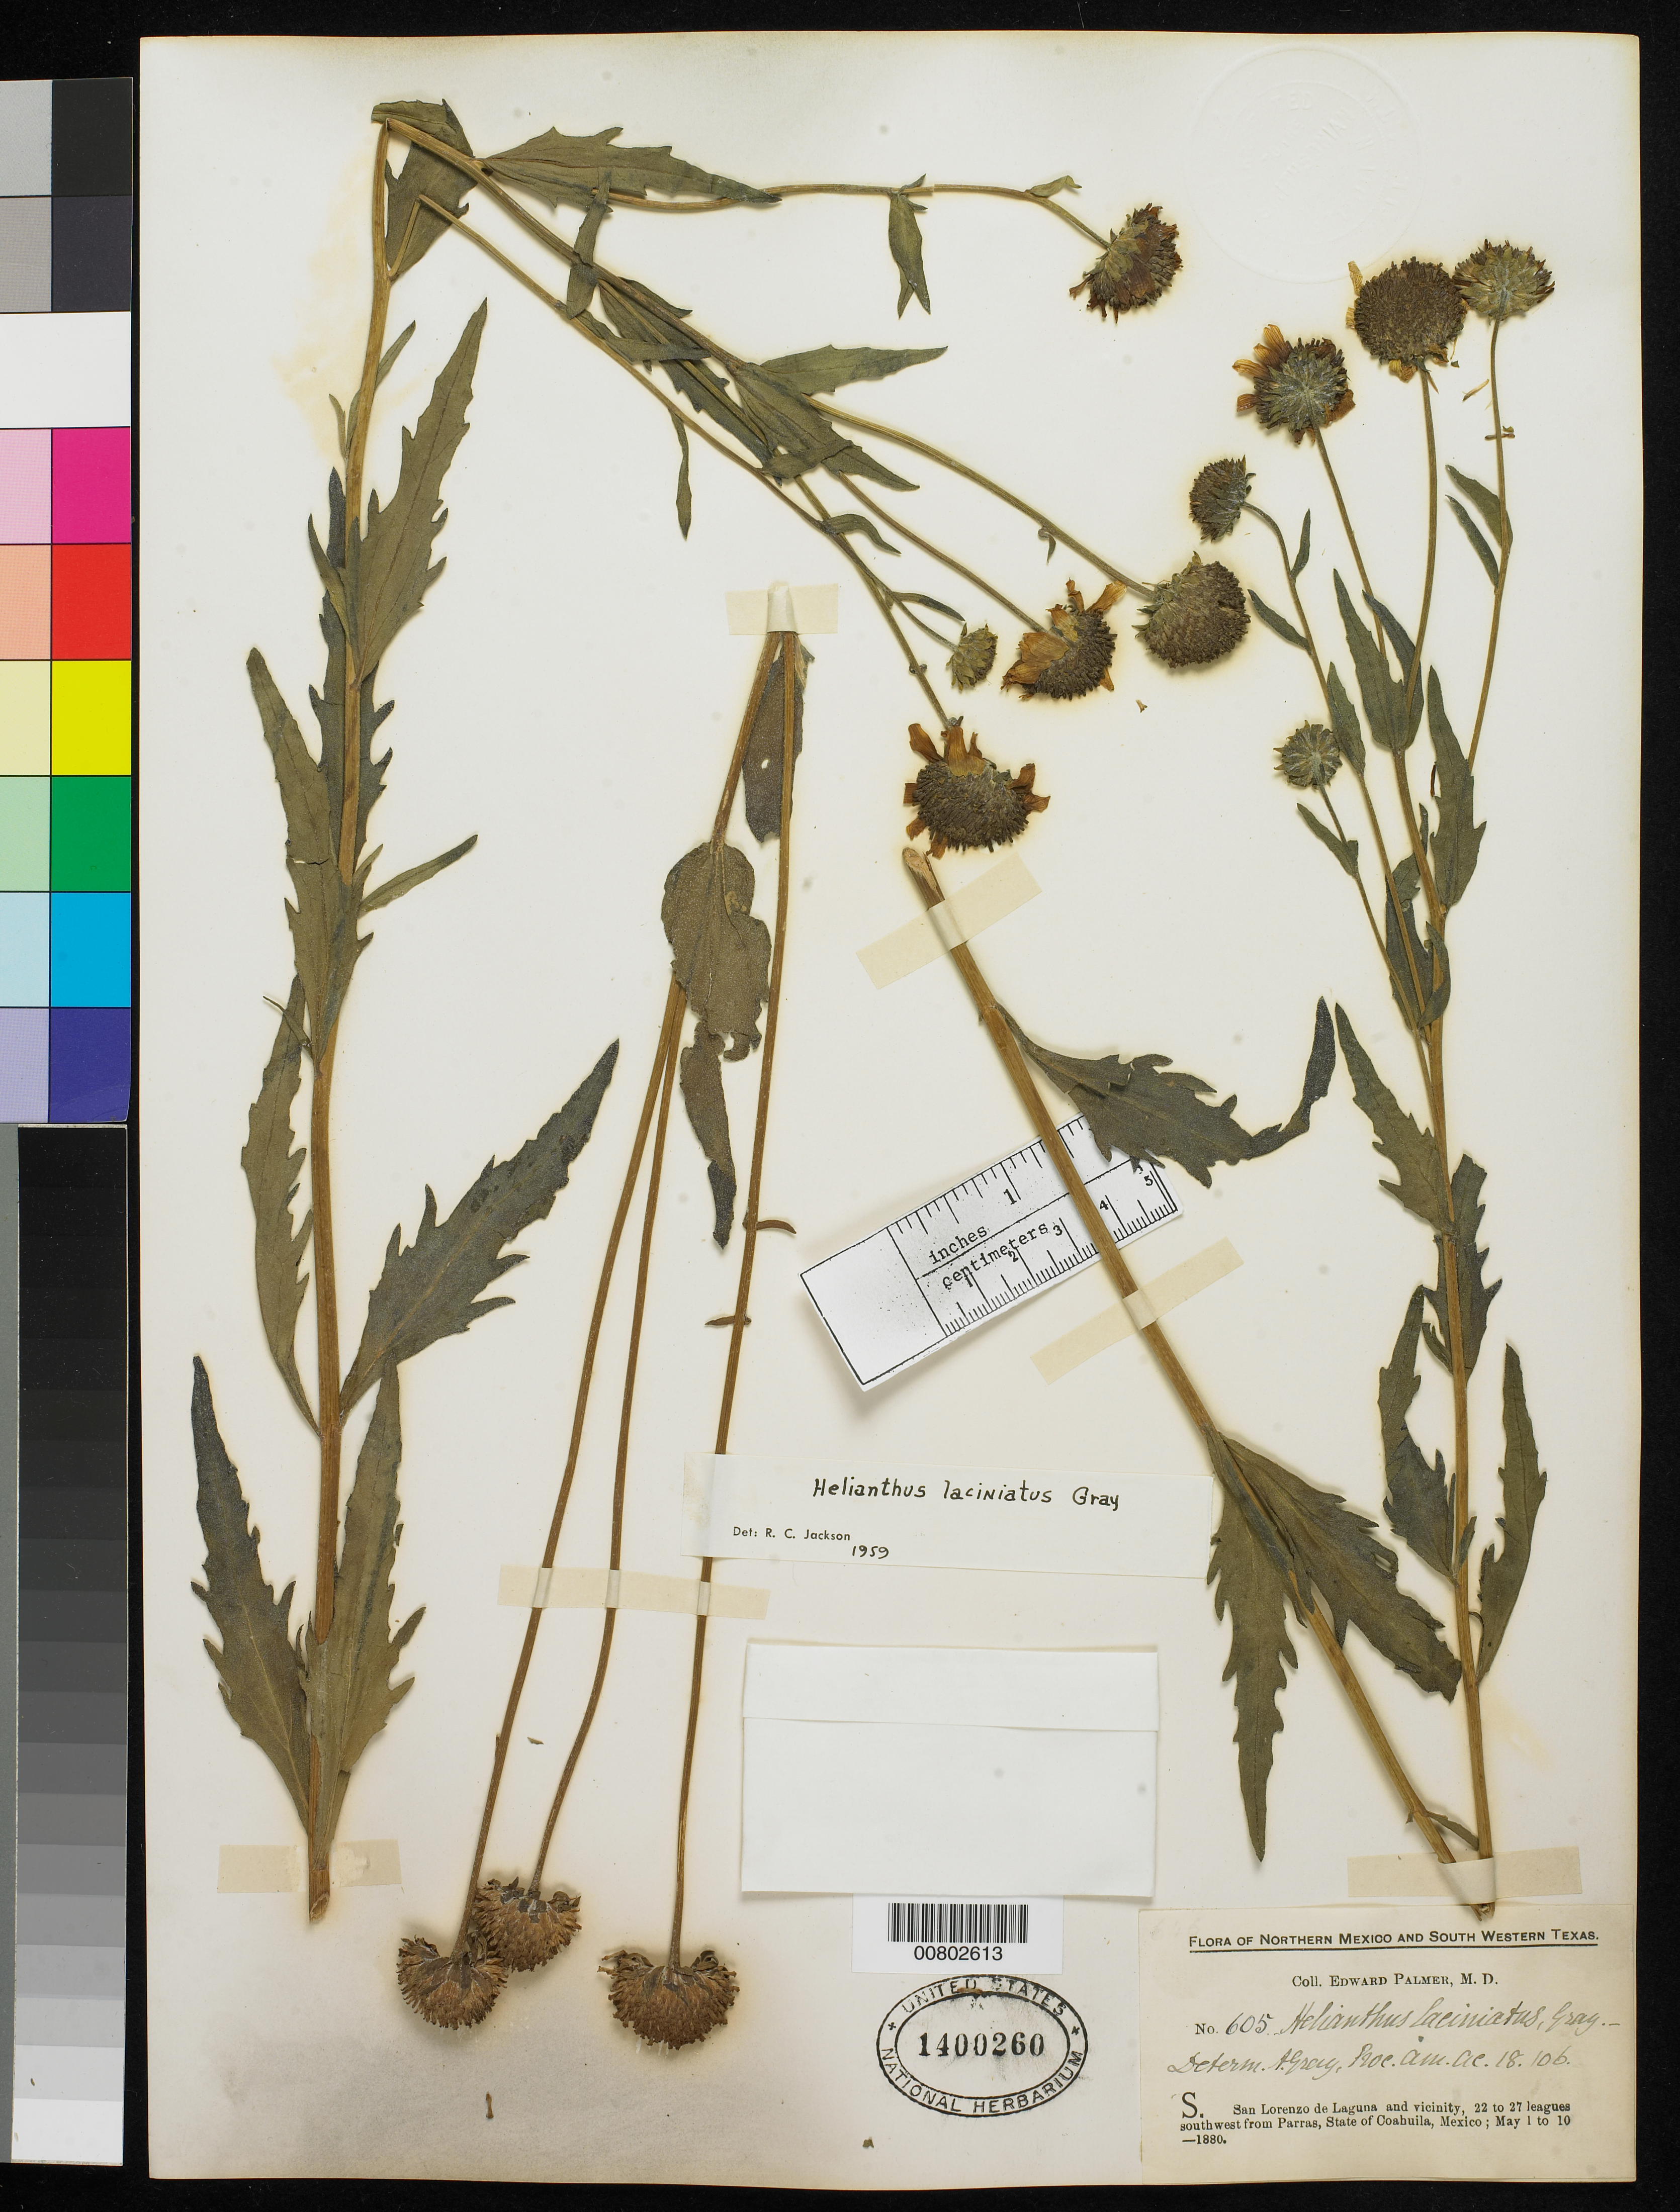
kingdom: Plantae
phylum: Tracheophyta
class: Magnoliopsida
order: Asterales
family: Asteraceae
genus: Helianthus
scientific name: Helianthus laciniatus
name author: A. Gray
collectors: E. Palmer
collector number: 605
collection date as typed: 01 May 1880 to 10 May 1880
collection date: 1880-05-01/1880-05-10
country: Mexico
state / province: Coahuila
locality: S. San Lorenzo de Laguna and vicinity, 22 to 27 leagues southwest from Parras, Coahuila.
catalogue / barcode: US 1400260